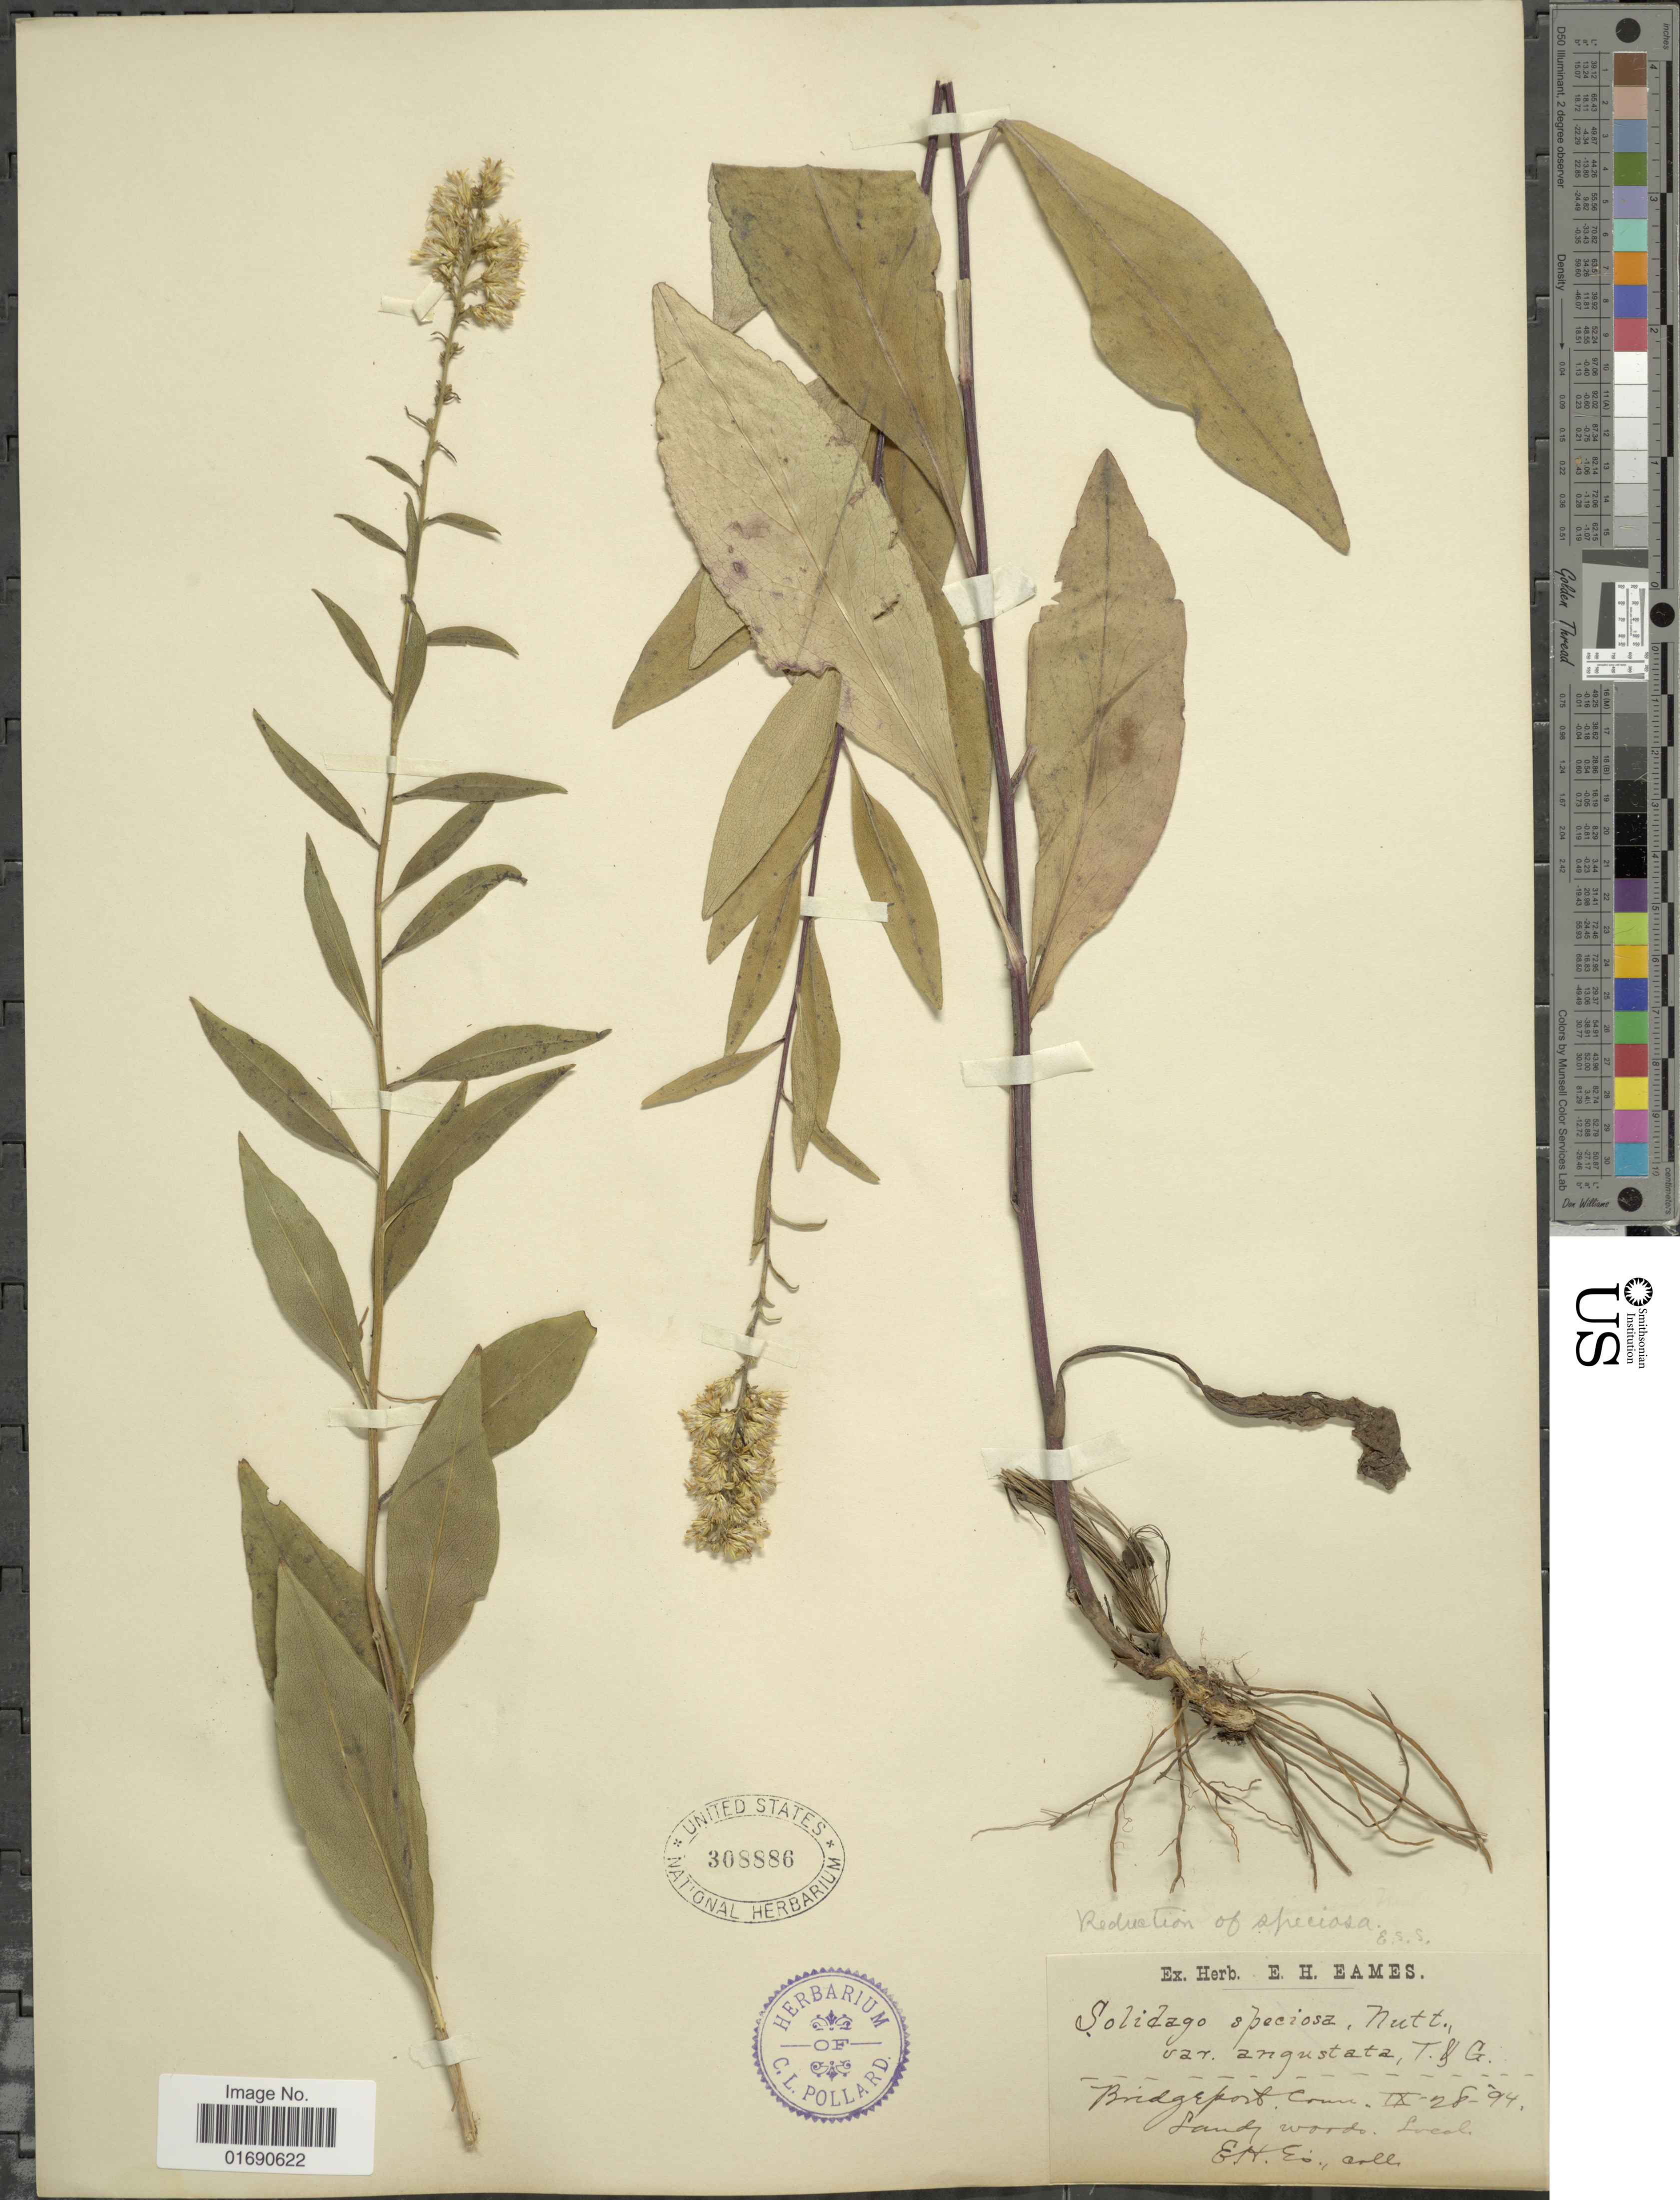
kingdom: Plantae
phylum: Tracheophyta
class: Magnoliopsida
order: Asterales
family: Asteraceae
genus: Solidago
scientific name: Solidago speciosa var. angustata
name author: Torr. & A. Gray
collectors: E. H. Eames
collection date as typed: Transcribed d/m/y: 28/9/94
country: United States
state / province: Connecticut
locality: Bridgeport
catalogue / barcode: US 308886